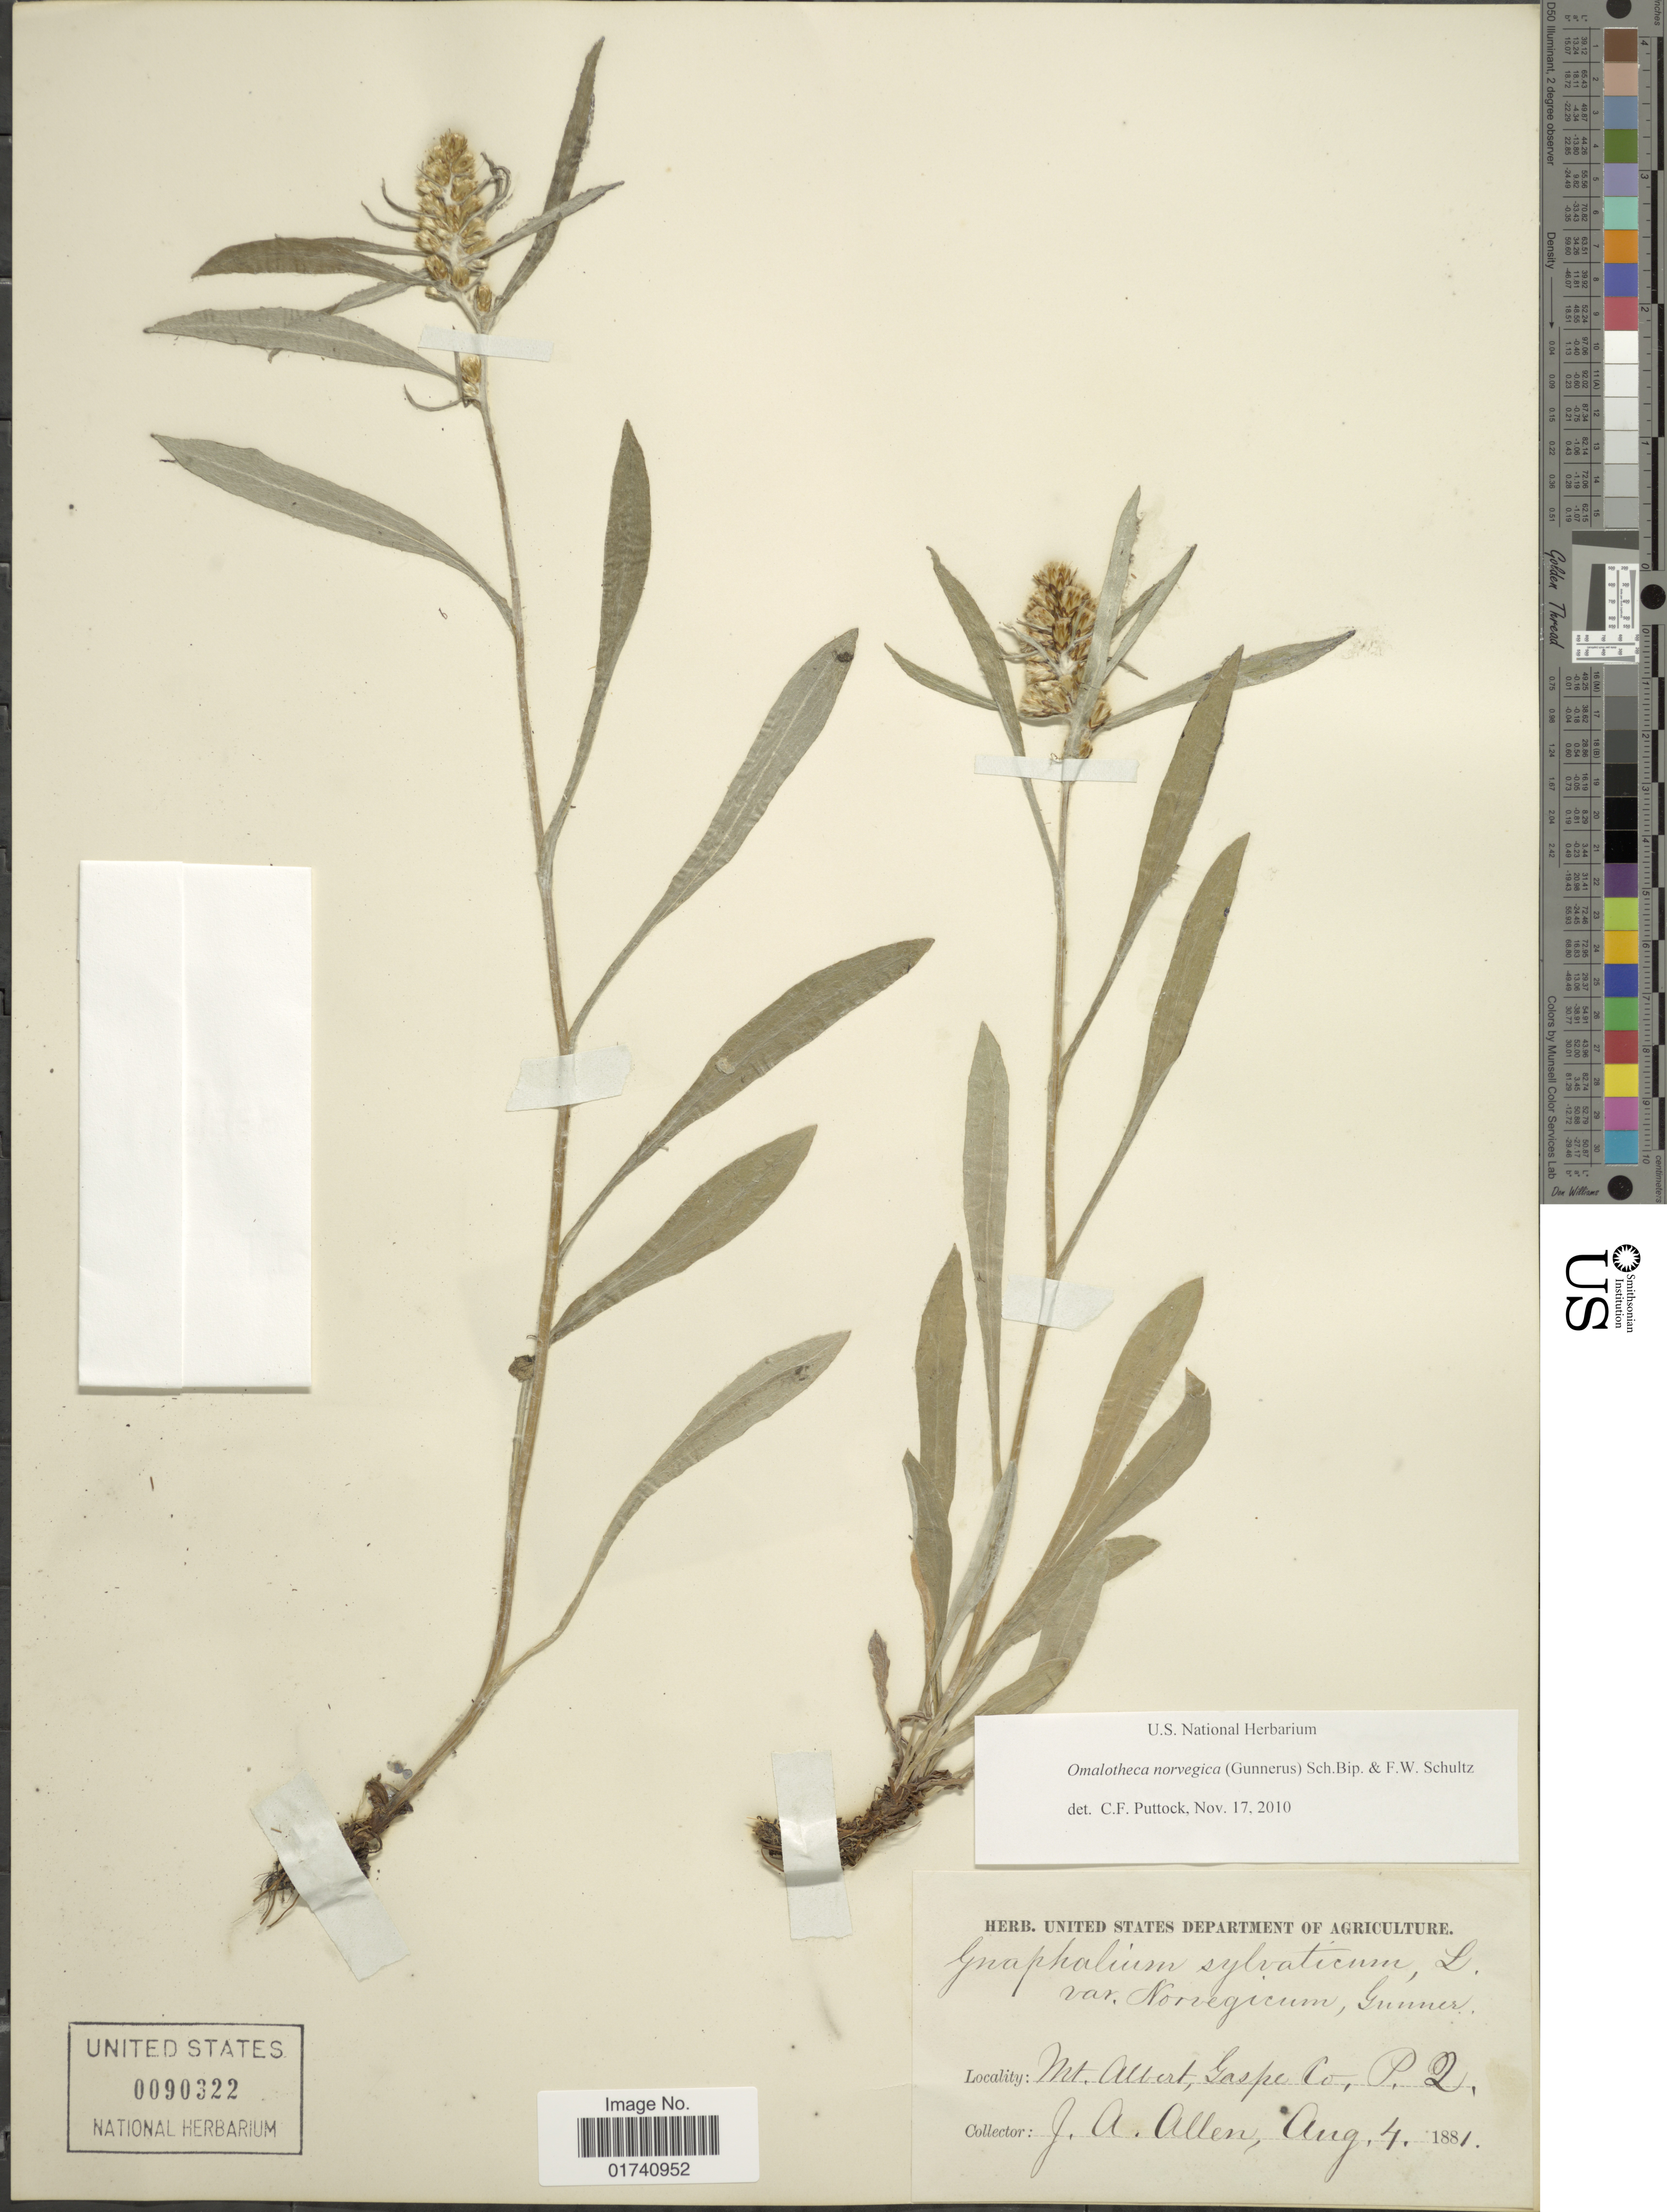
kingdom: Plantae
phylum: Tracheophyta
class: Magnoliopsida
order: Asterales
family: Asteraceae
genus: Omalotheca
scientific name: Omalotheca norvegica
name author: (Gunnerus) Sch. Bip. & F.W. Schultz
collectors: J. A. Allen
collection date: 1881-08-04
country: Canada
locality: Mt. Albert, Gaspe Co, P. Q.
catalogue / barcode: US 90322